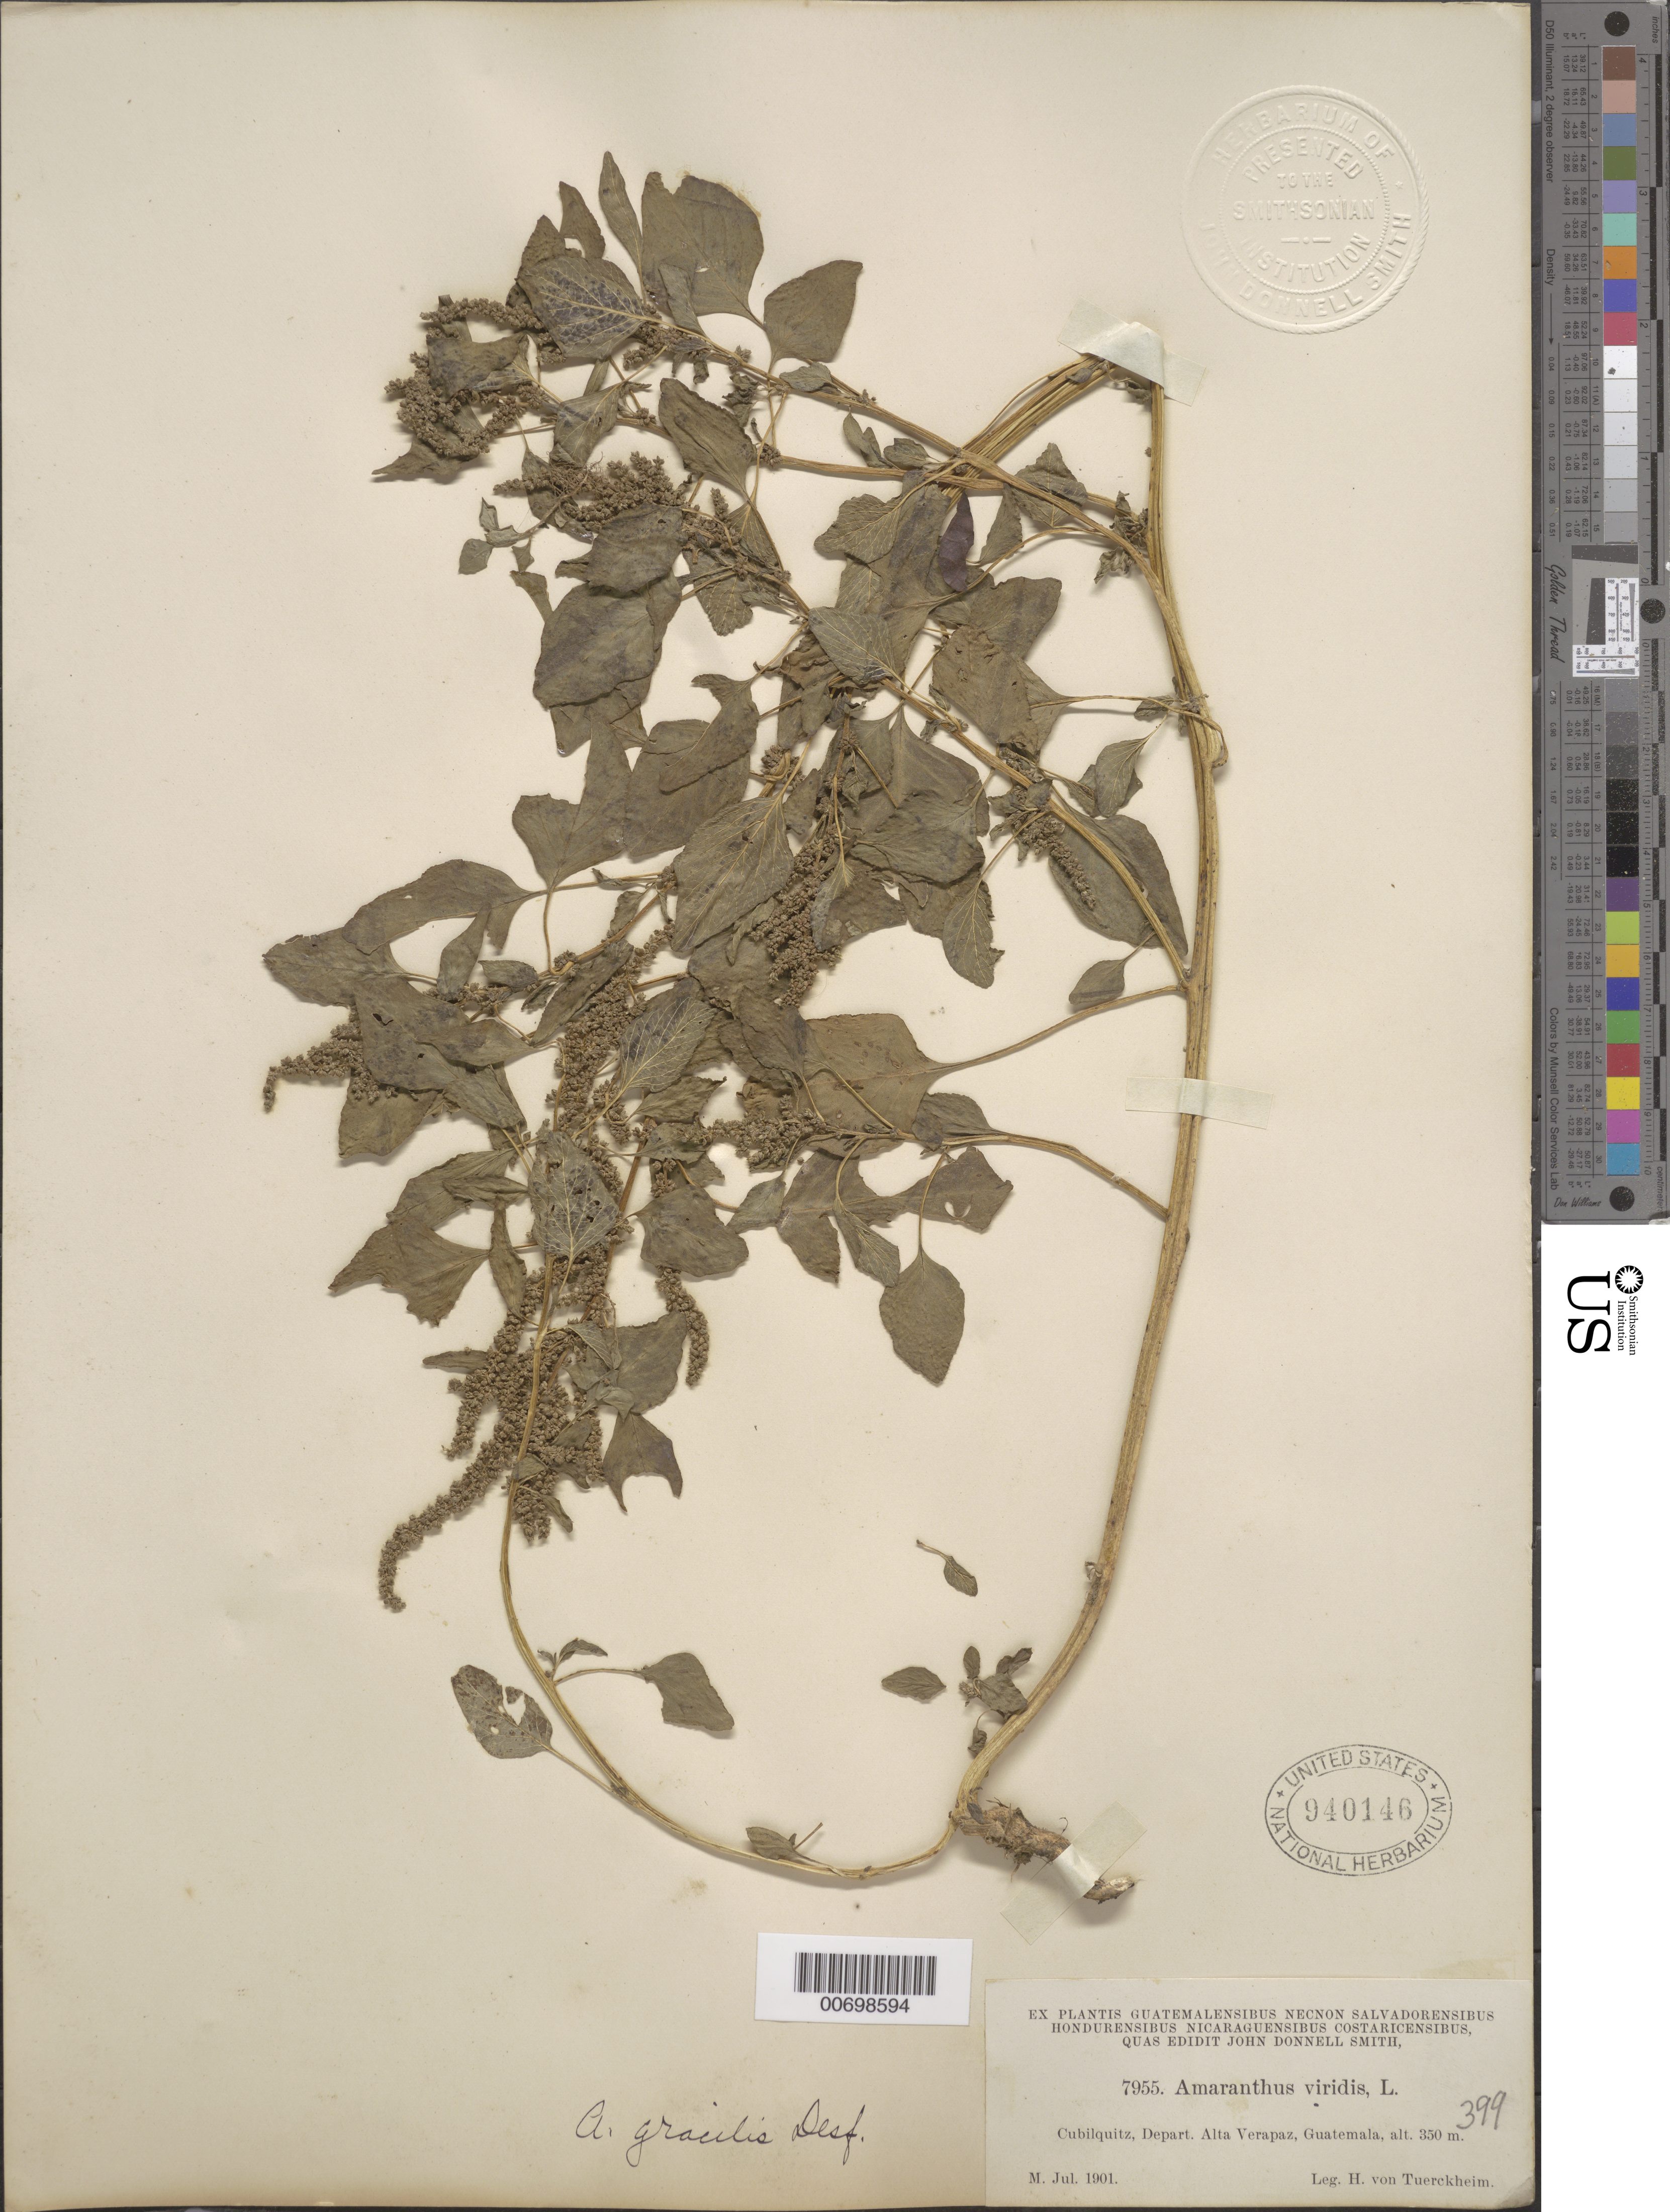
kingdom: Plantae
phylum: Tracheophyta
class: Magnoliopsida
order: Caryophyllales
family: Amaranthaceae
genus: Amaranthus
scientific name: Amaranthus gracilis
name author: Desf. ex Poir.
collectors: H. von Türckheim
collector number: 7955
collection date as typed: Jul 1901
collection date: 1901-07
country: Guatemala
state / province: Alta Verapaz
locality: Cubilquitz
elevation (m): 350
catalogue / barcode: US 940146